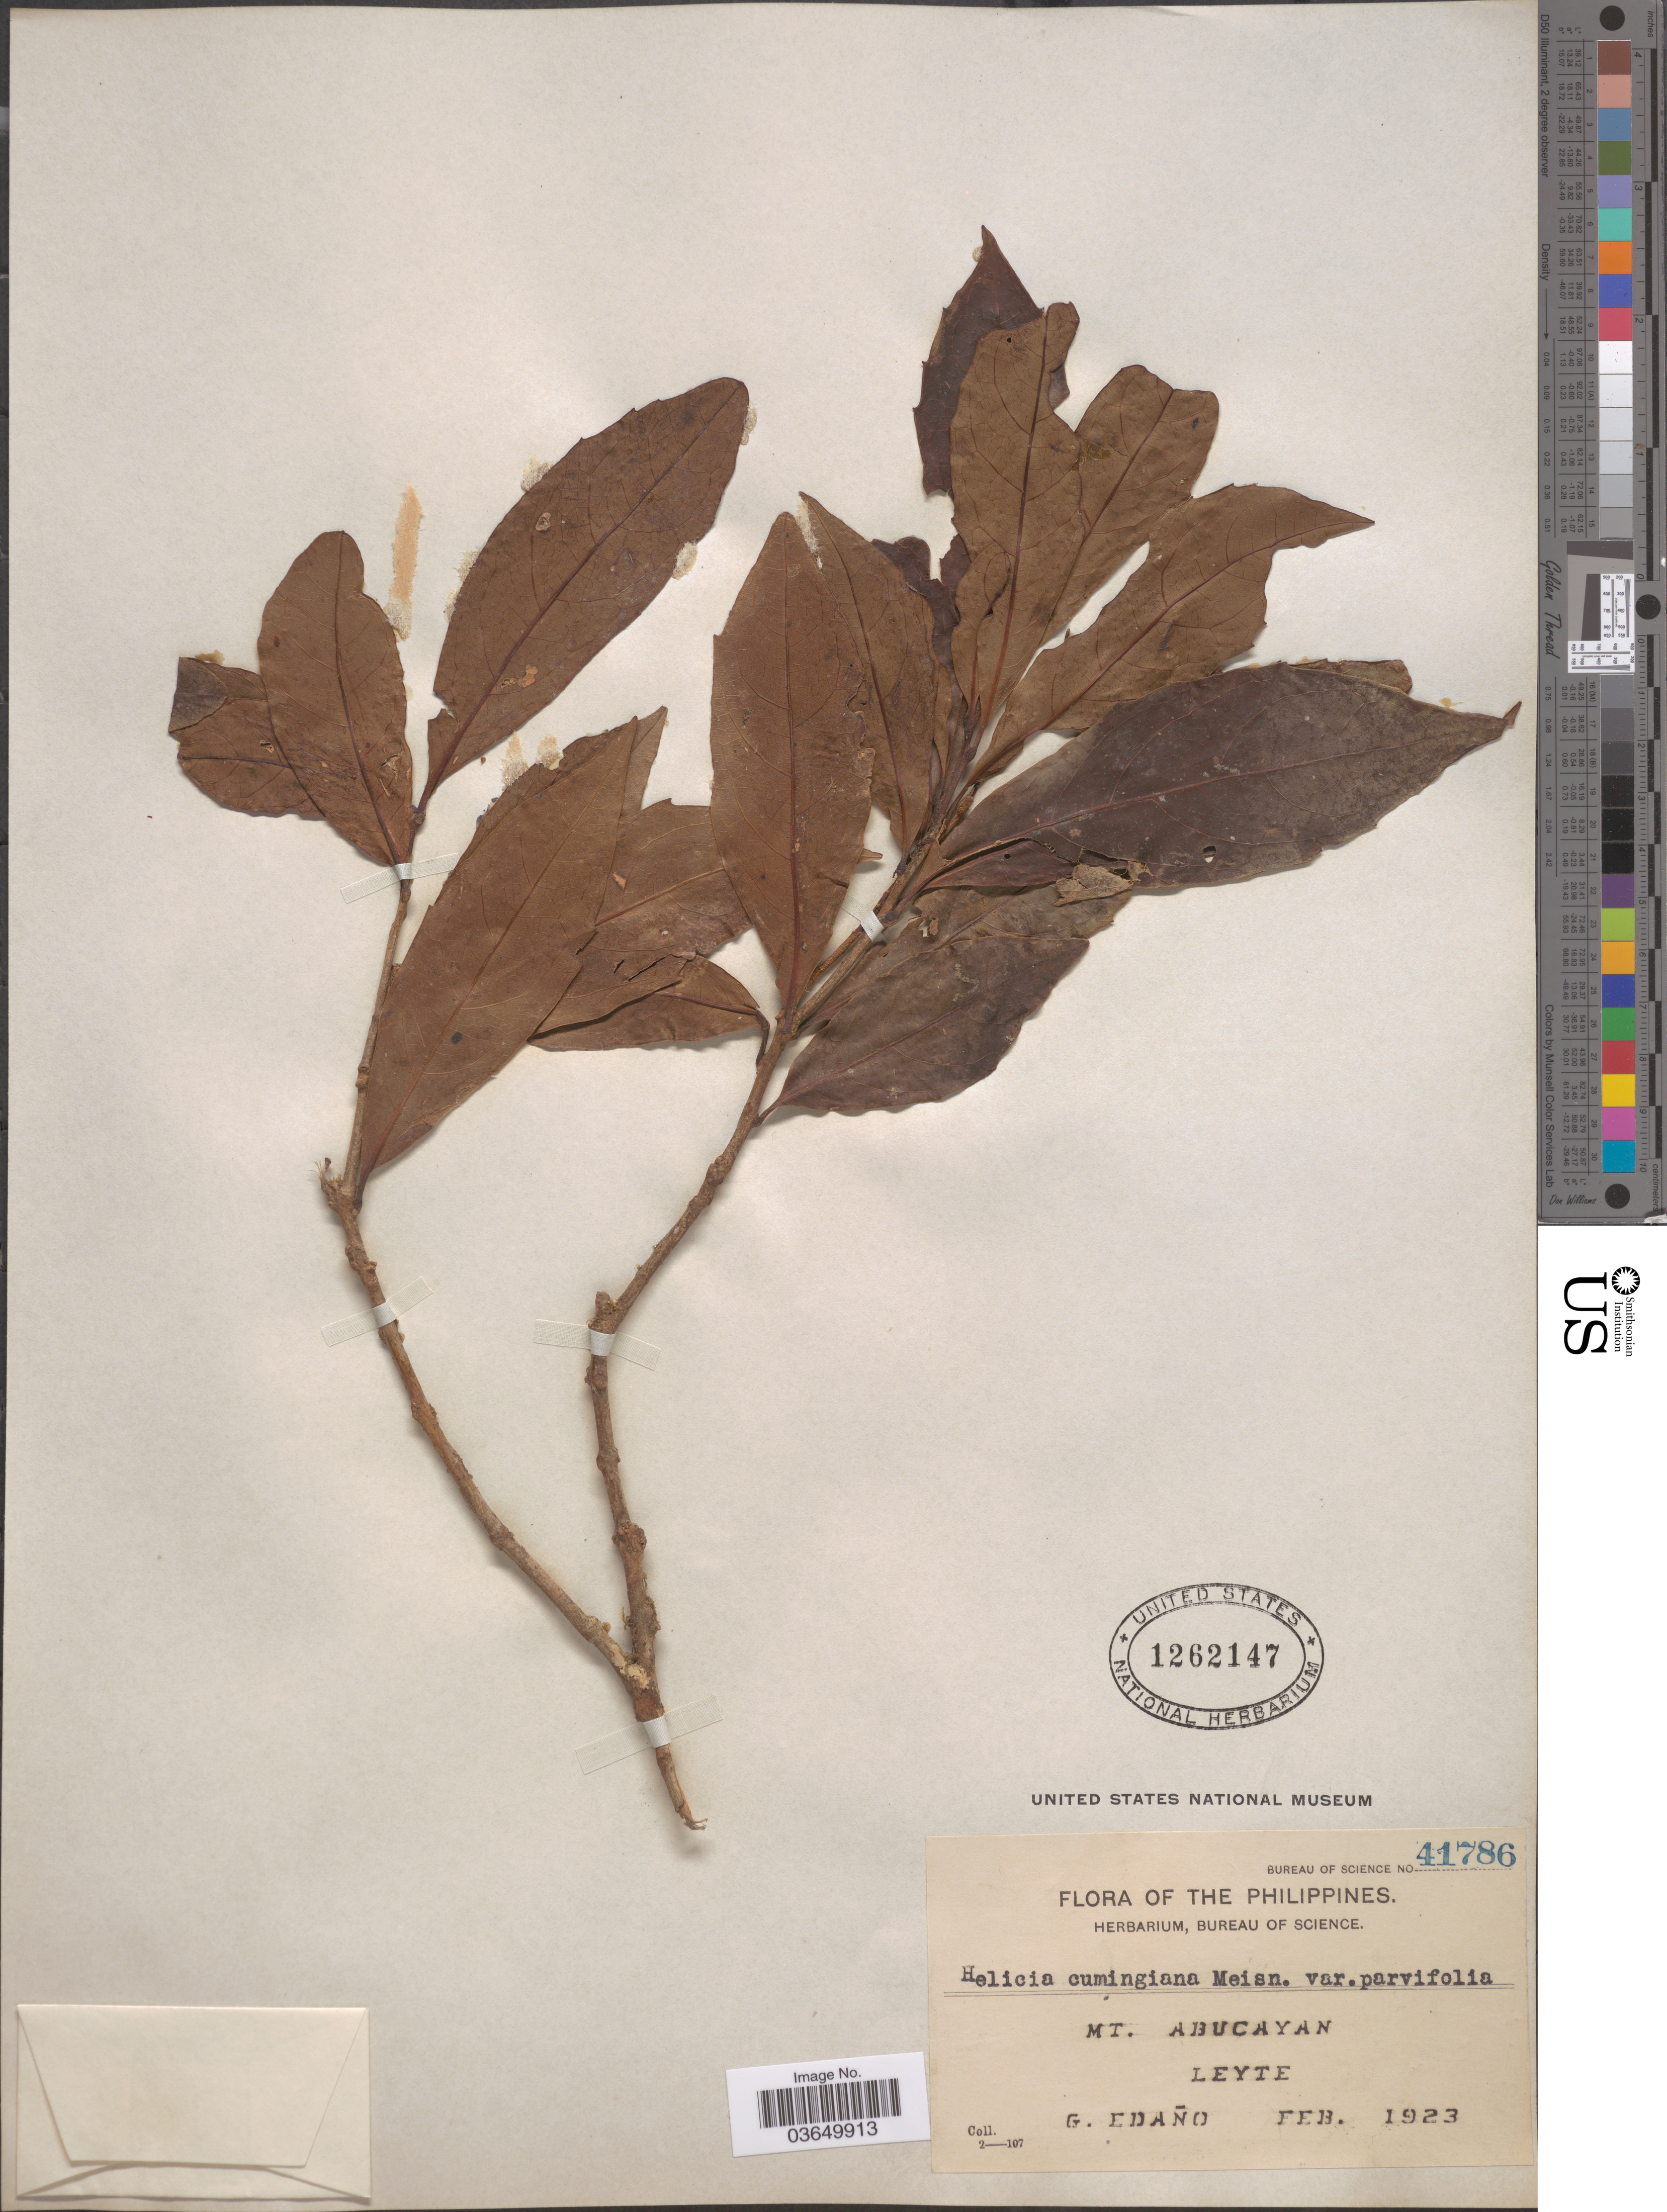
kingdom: Plantae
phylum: Tracheophyta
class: Magnoliopsida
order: Proteales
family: Proteaceae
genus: Helicia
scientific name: Helicia cumingiana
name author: C. Presl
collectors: G. Edaño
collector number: Bureau of Science 41786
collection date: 1923-02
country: Philippines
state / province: Eastern Visayas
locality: Mt. Abucayan. Leyte.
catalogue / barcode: US 1262147